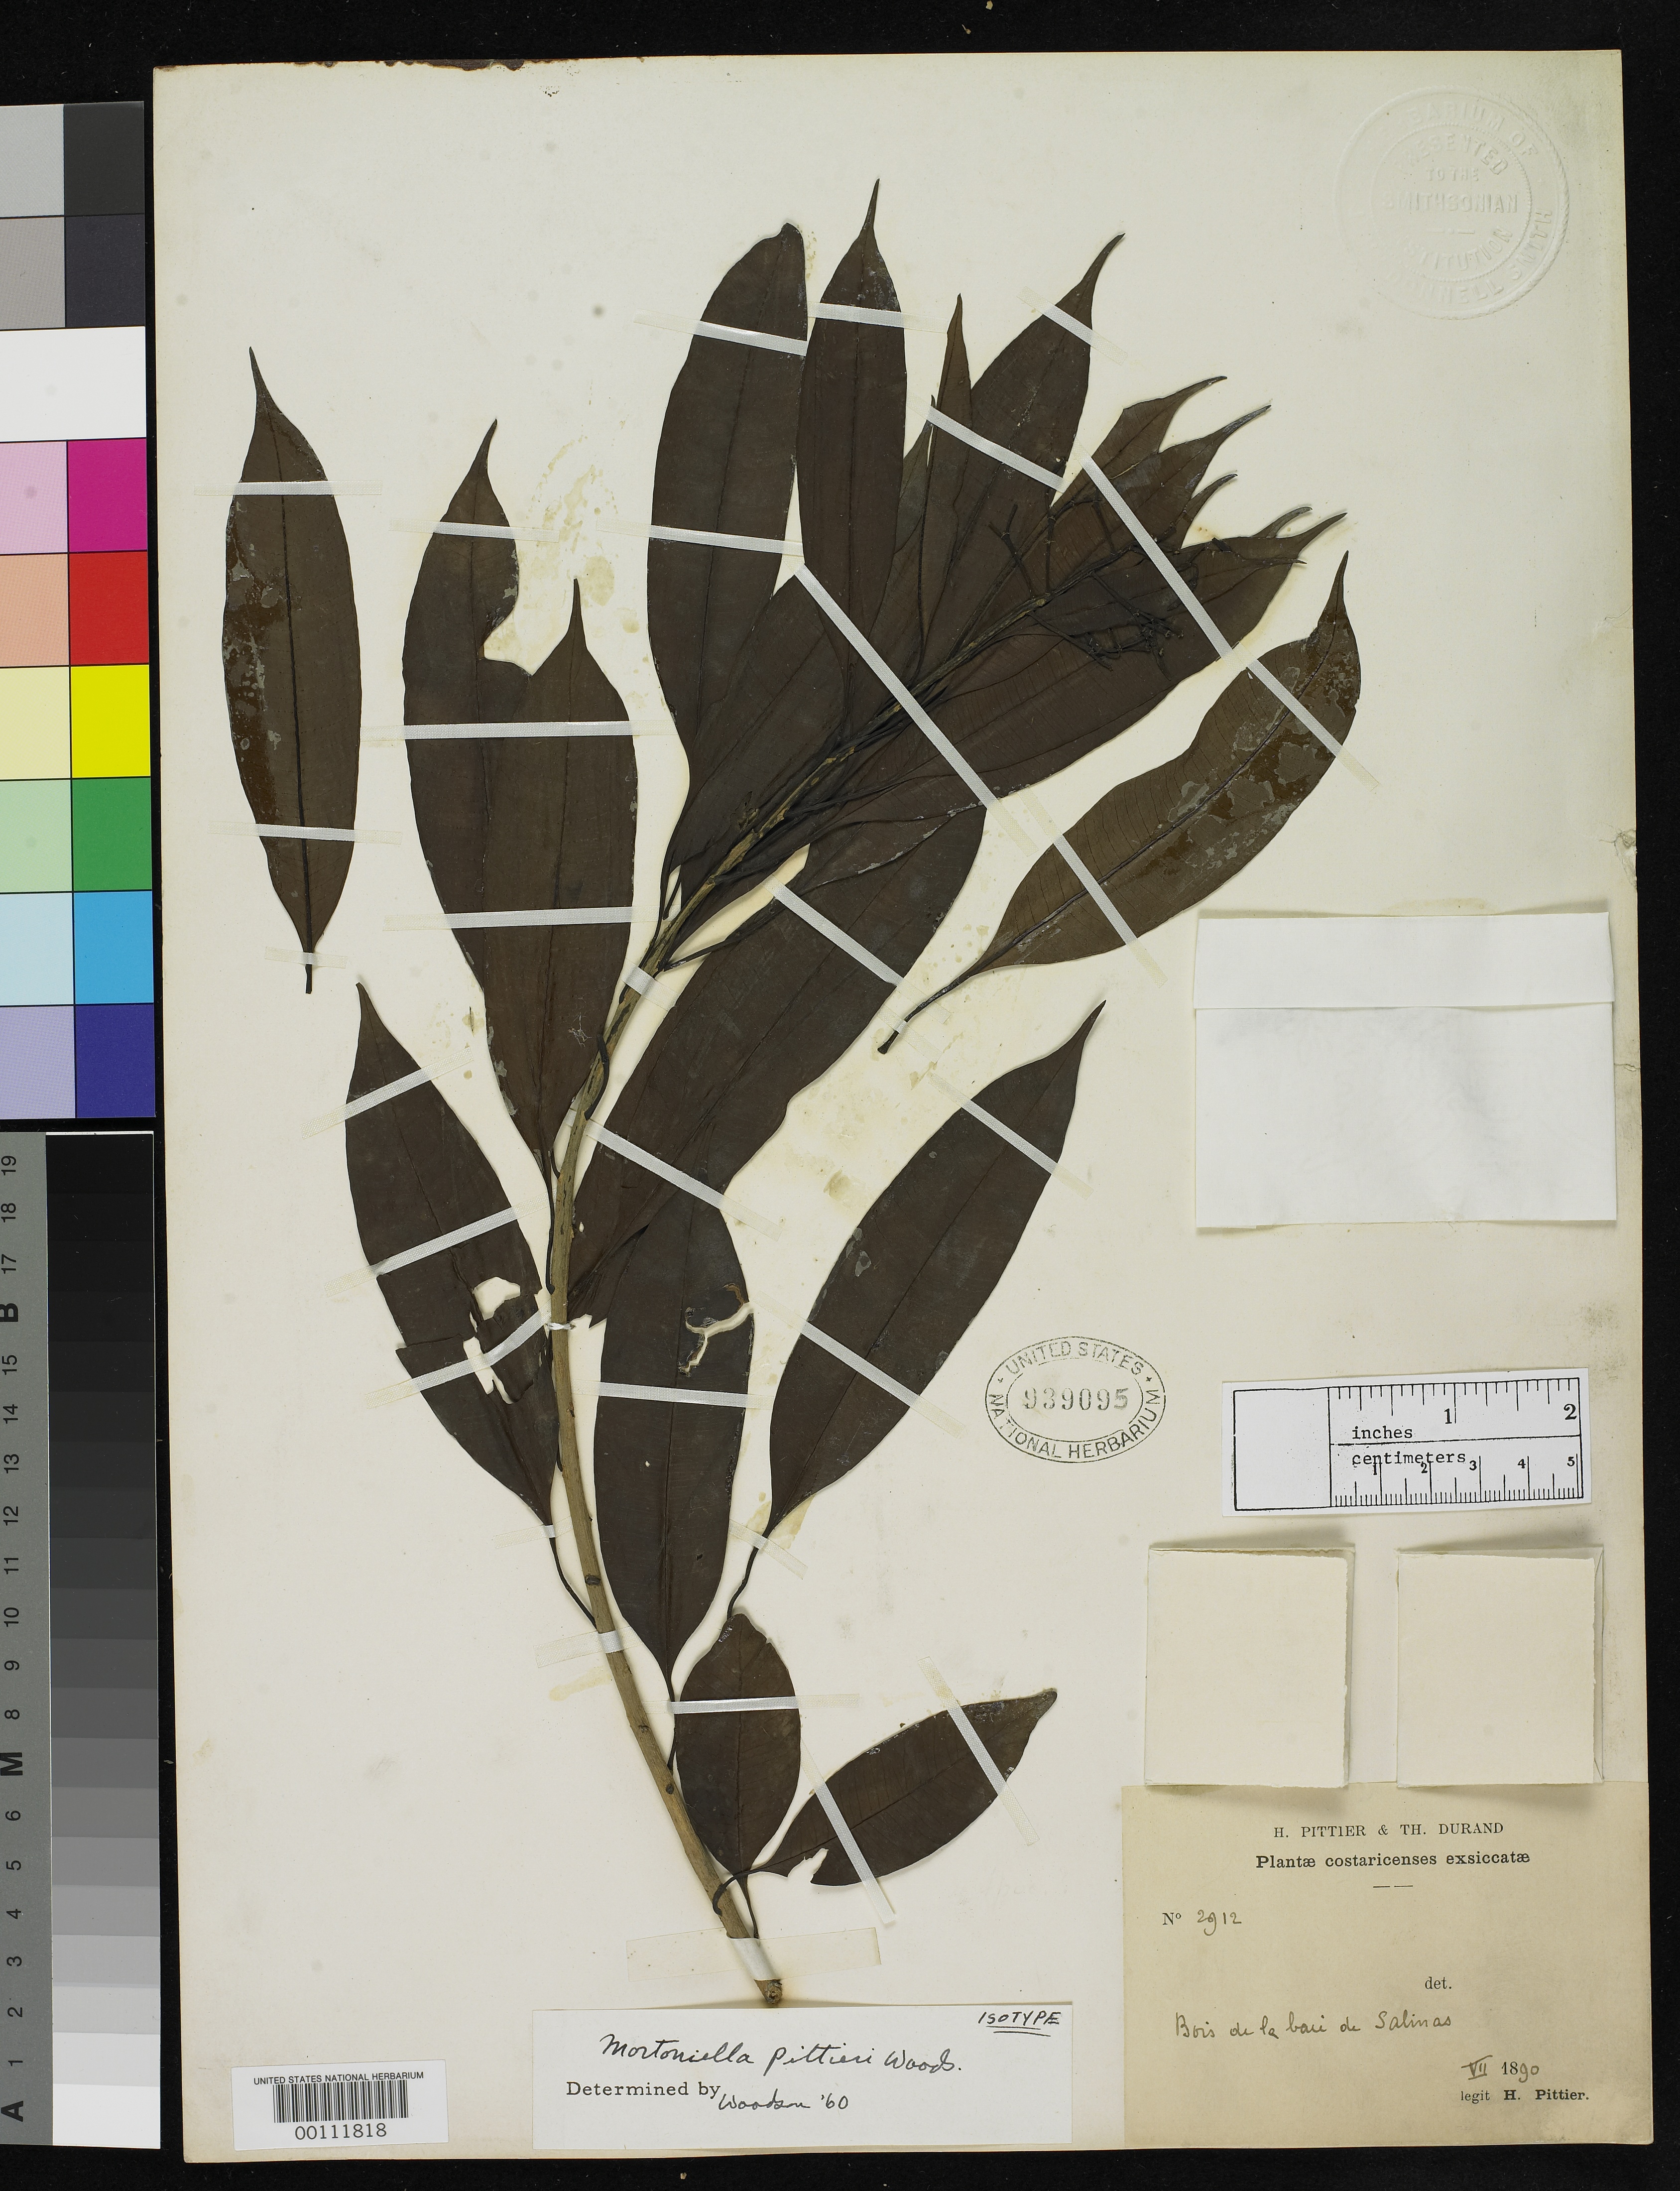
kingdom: Plantae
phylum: Tracheophyta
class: Magnoliopsida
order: Gentianales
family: Apocynaceae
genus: Mortoniella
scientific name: Mortoniella pittieri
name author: Woodson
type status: Isotype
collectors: H. F. Pittier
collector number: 2912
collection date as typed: Aug 1890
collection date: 1890-08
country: Costa Rica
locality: Salinas Baie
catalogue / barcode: US 939095